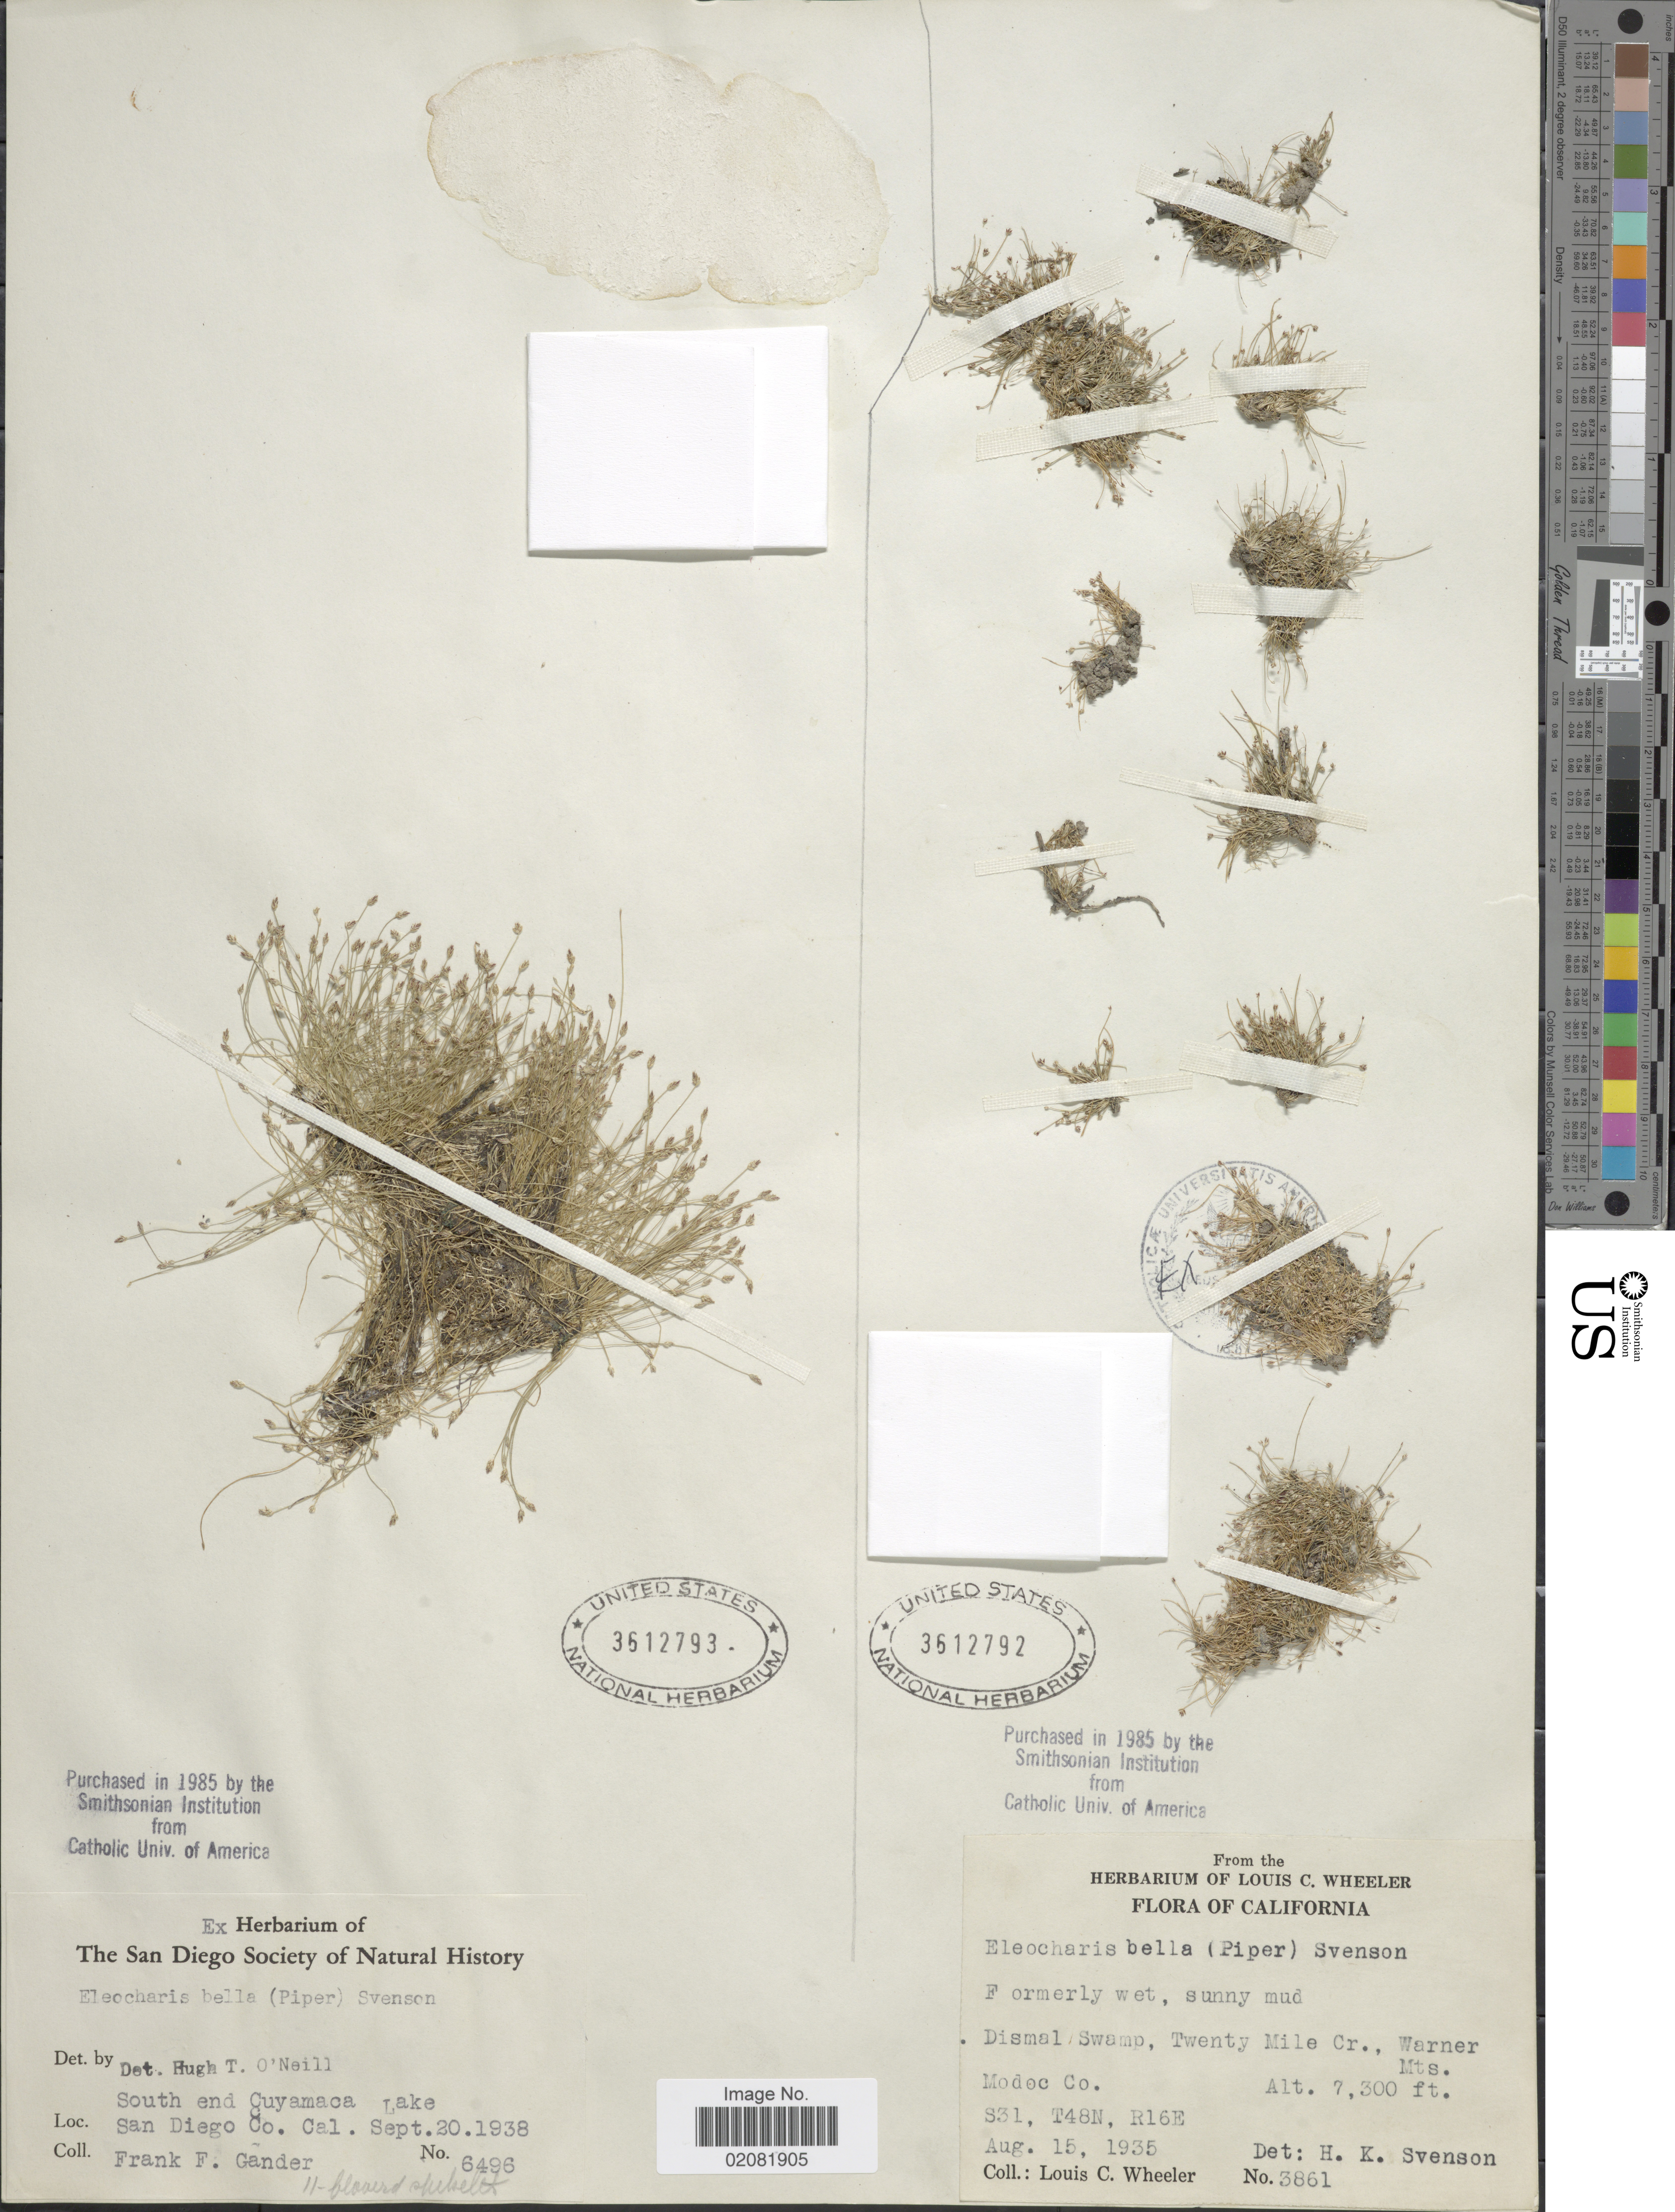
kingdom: Plantae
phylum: Tracheophyta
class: Liliopsida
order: Poales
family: Cyperaceae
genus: Eleocharis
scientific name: Eleocharis bella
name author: (Piper) Svenson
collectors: F. Gander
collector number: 6496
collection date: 1938-09-20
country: United States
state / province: California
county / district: San Diego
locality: South end Cuyamaca, Lake San Diego Co.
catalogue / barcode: US 3612793